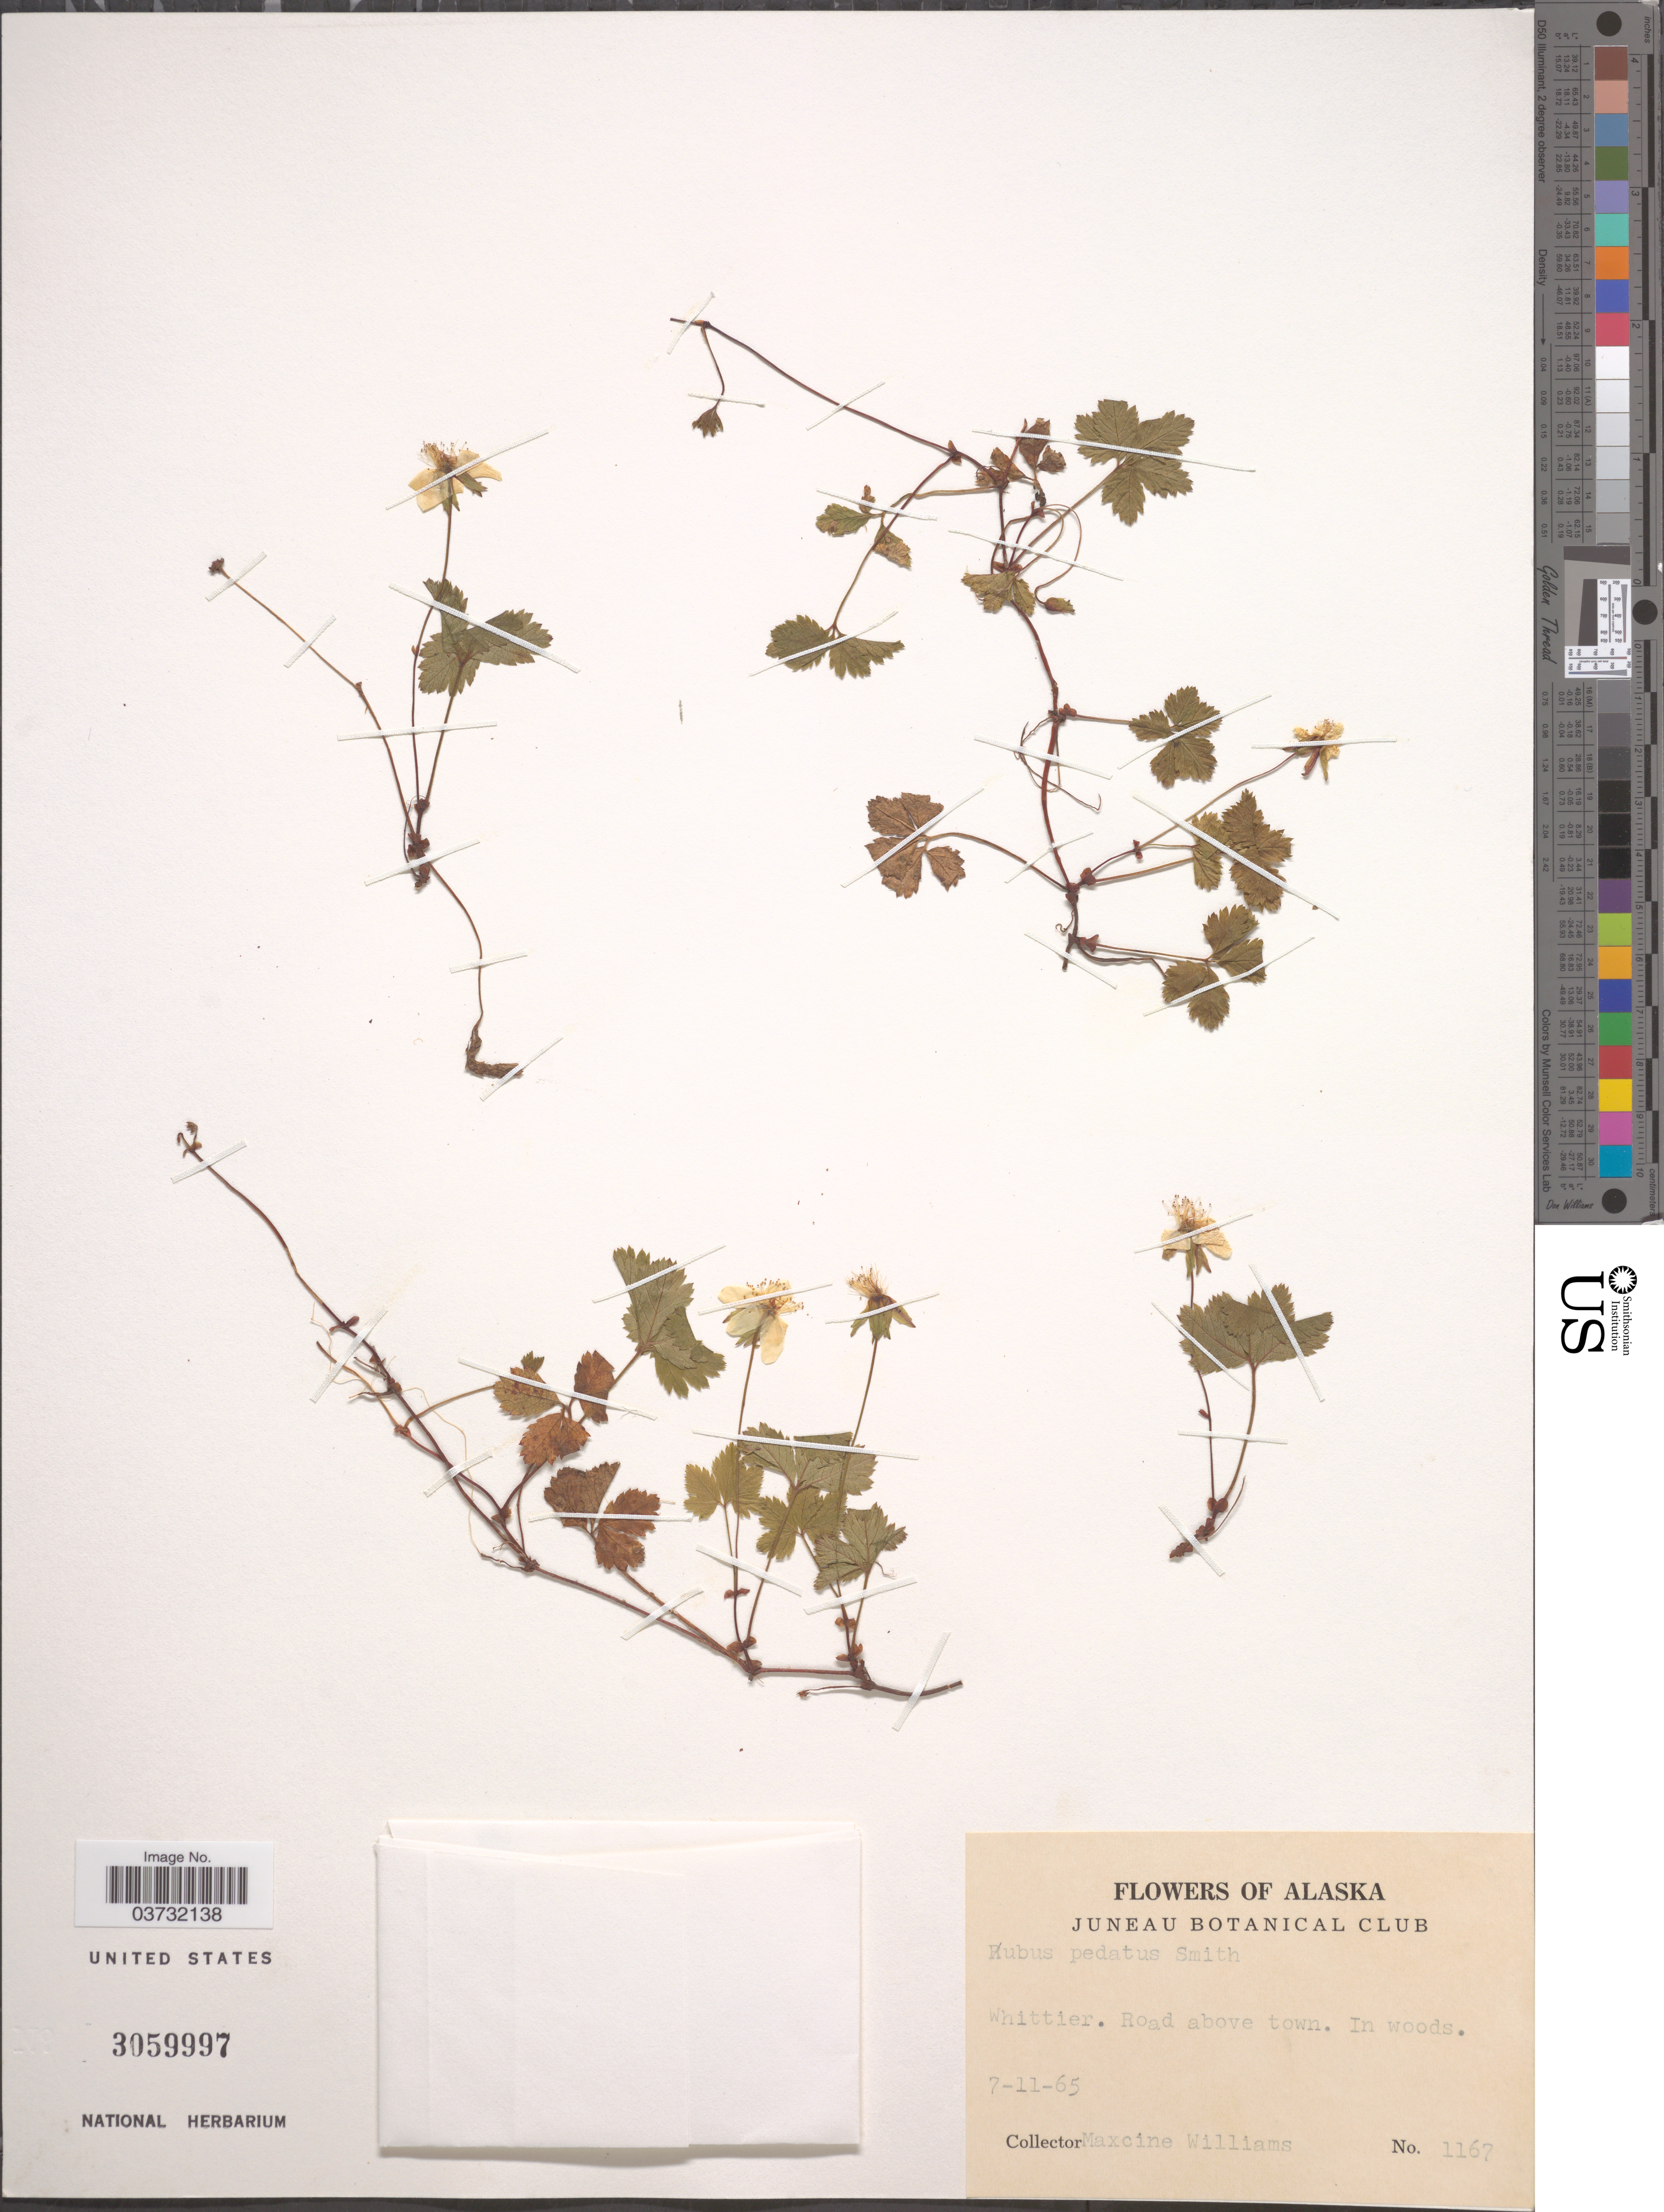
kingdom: Plantae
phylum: Tracheophyta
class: Magnoliopsida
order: Rosales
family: Rosaceae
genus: Rubus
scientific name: Rubus pedatus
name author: Sm.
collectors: M. Williams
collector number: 1167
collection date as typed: Transcribed d/m/y: 11/7/65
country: United States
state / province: Alaska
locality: Whittier. Road above town.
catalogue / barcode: US 3059997